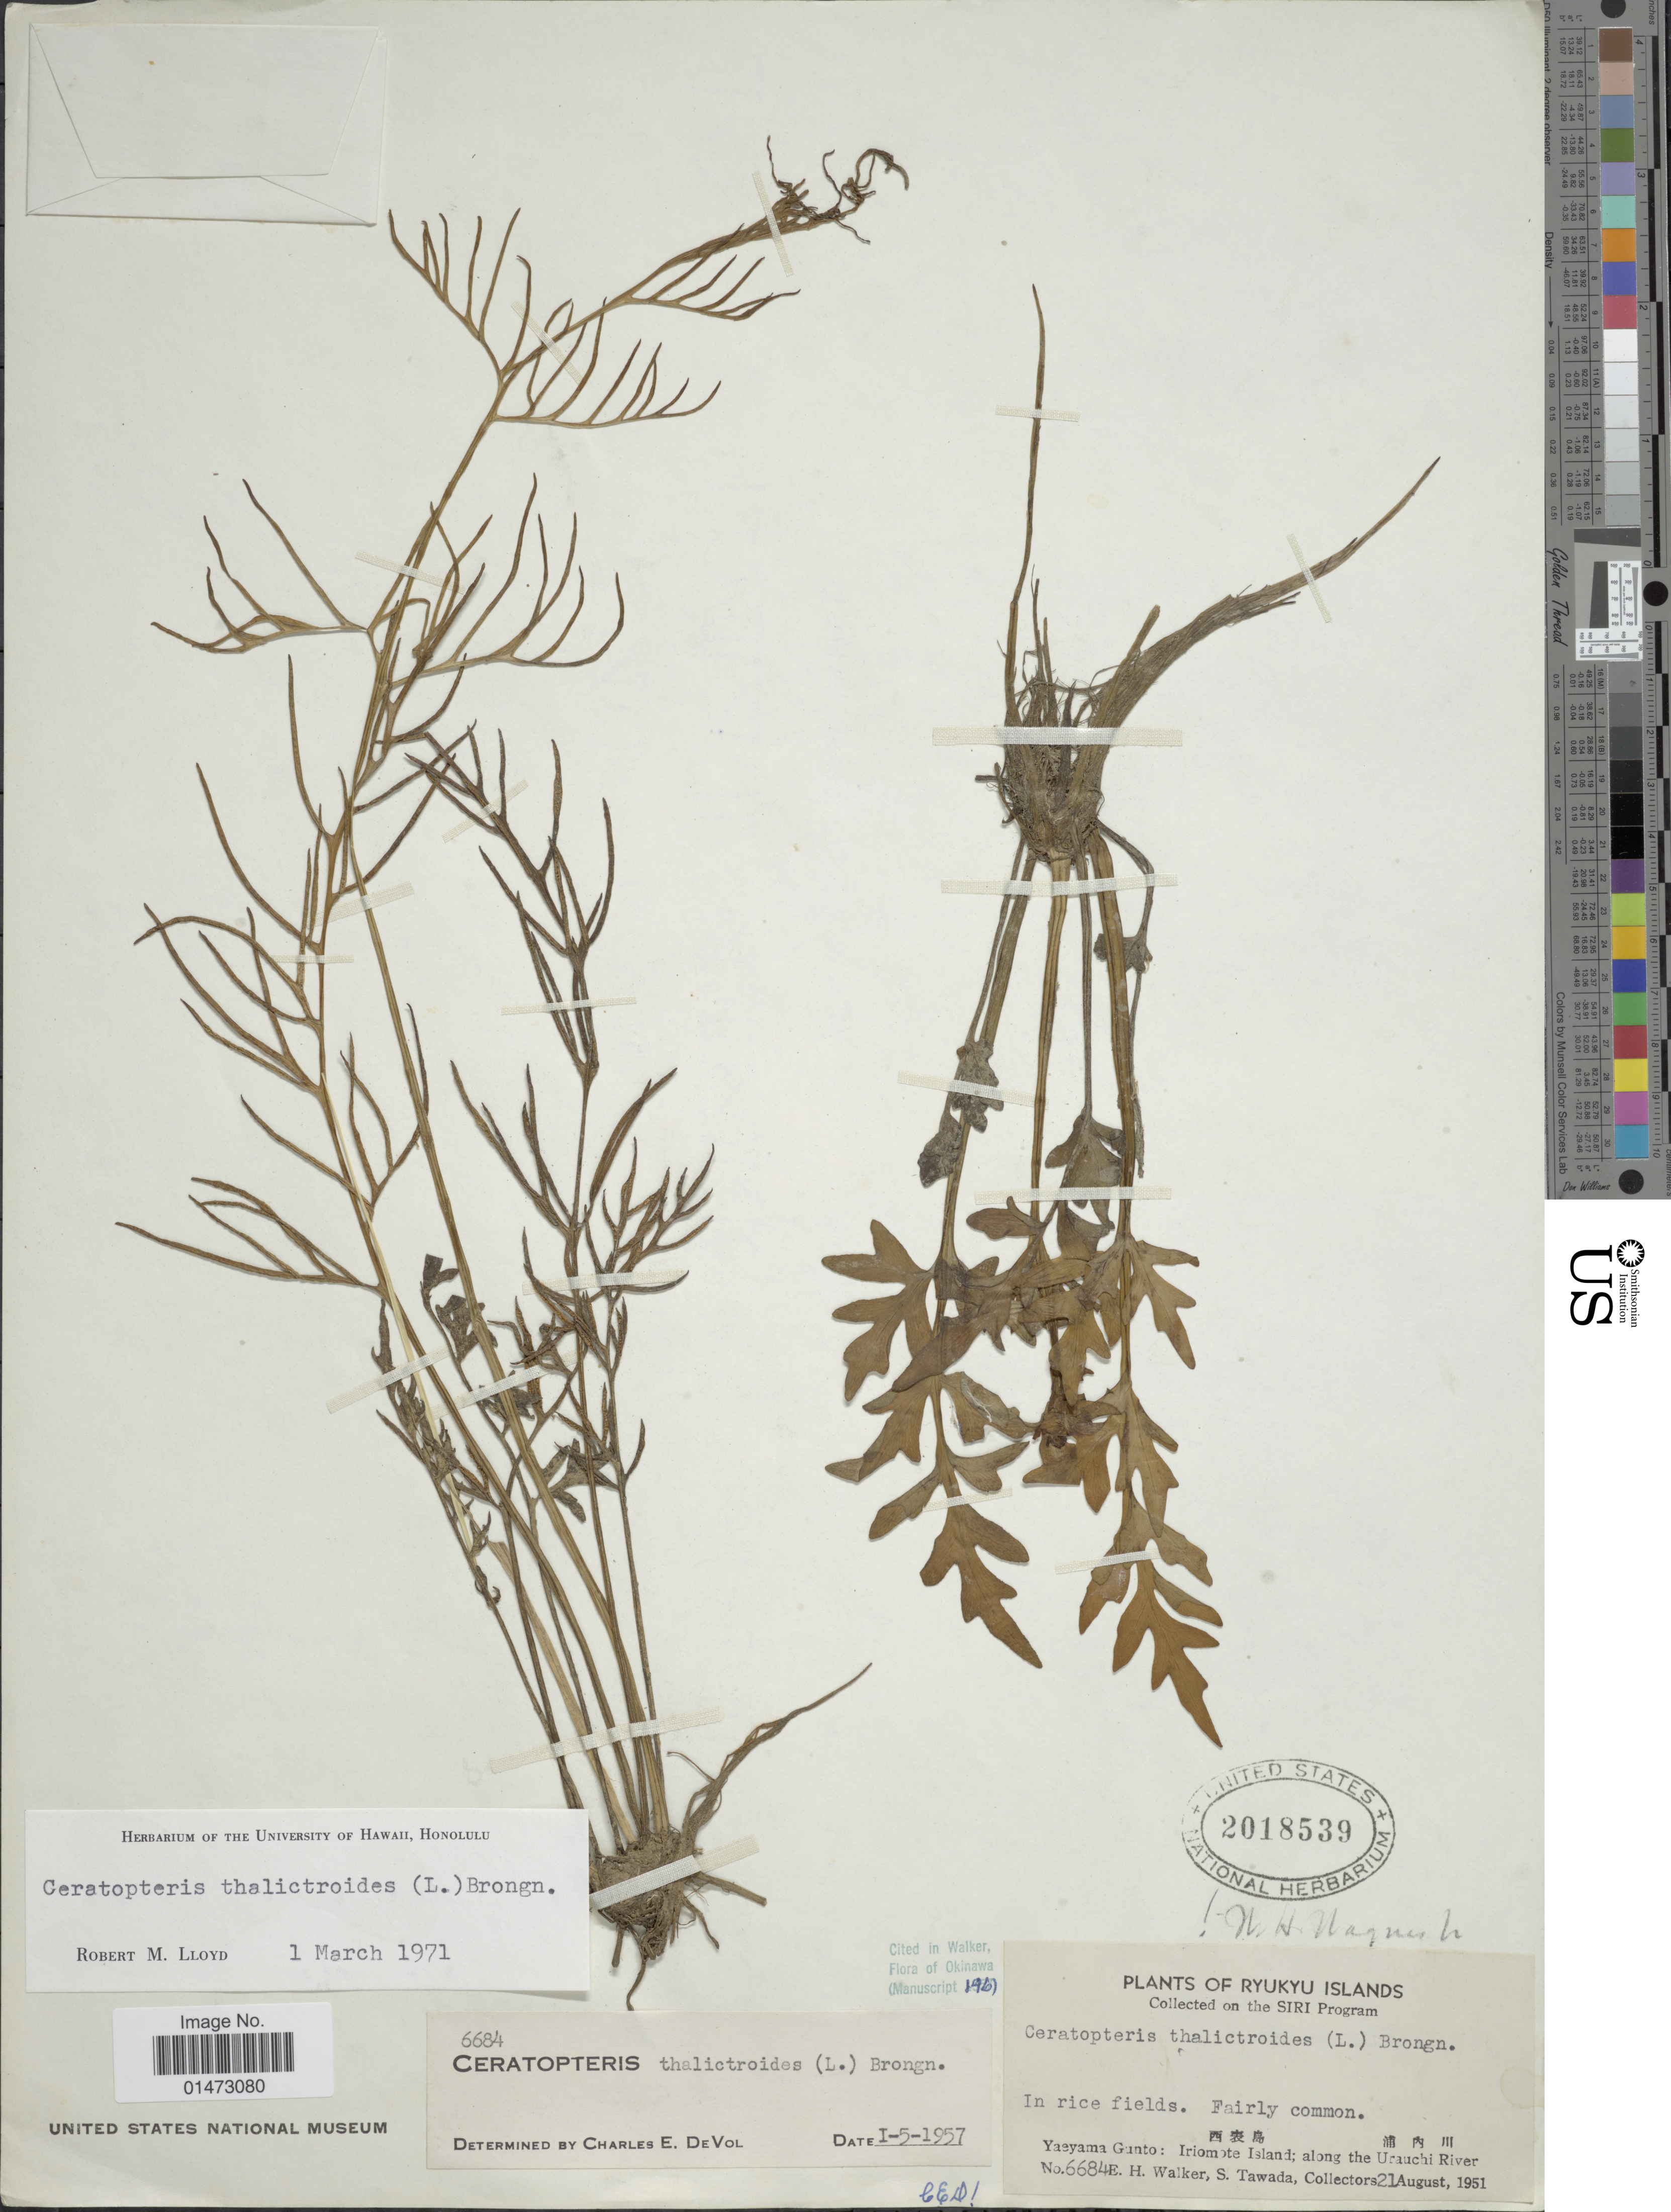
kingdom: Plantae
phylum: Tracheophyta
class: Polypodiopsida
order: Polypodiales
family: Pteridaceae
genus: Ceratopteris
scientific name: Ceratopteris thalictroides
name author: (L.) Brongn.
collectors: E. H. Walker & S. Tawada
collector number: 6684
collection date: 1951-08-21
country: Japan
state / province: Okinawa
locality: X Ryukyu Islands. Yaeyama Gunto: Iriomote Island; along the Urauchi River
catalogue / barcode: US 2018539